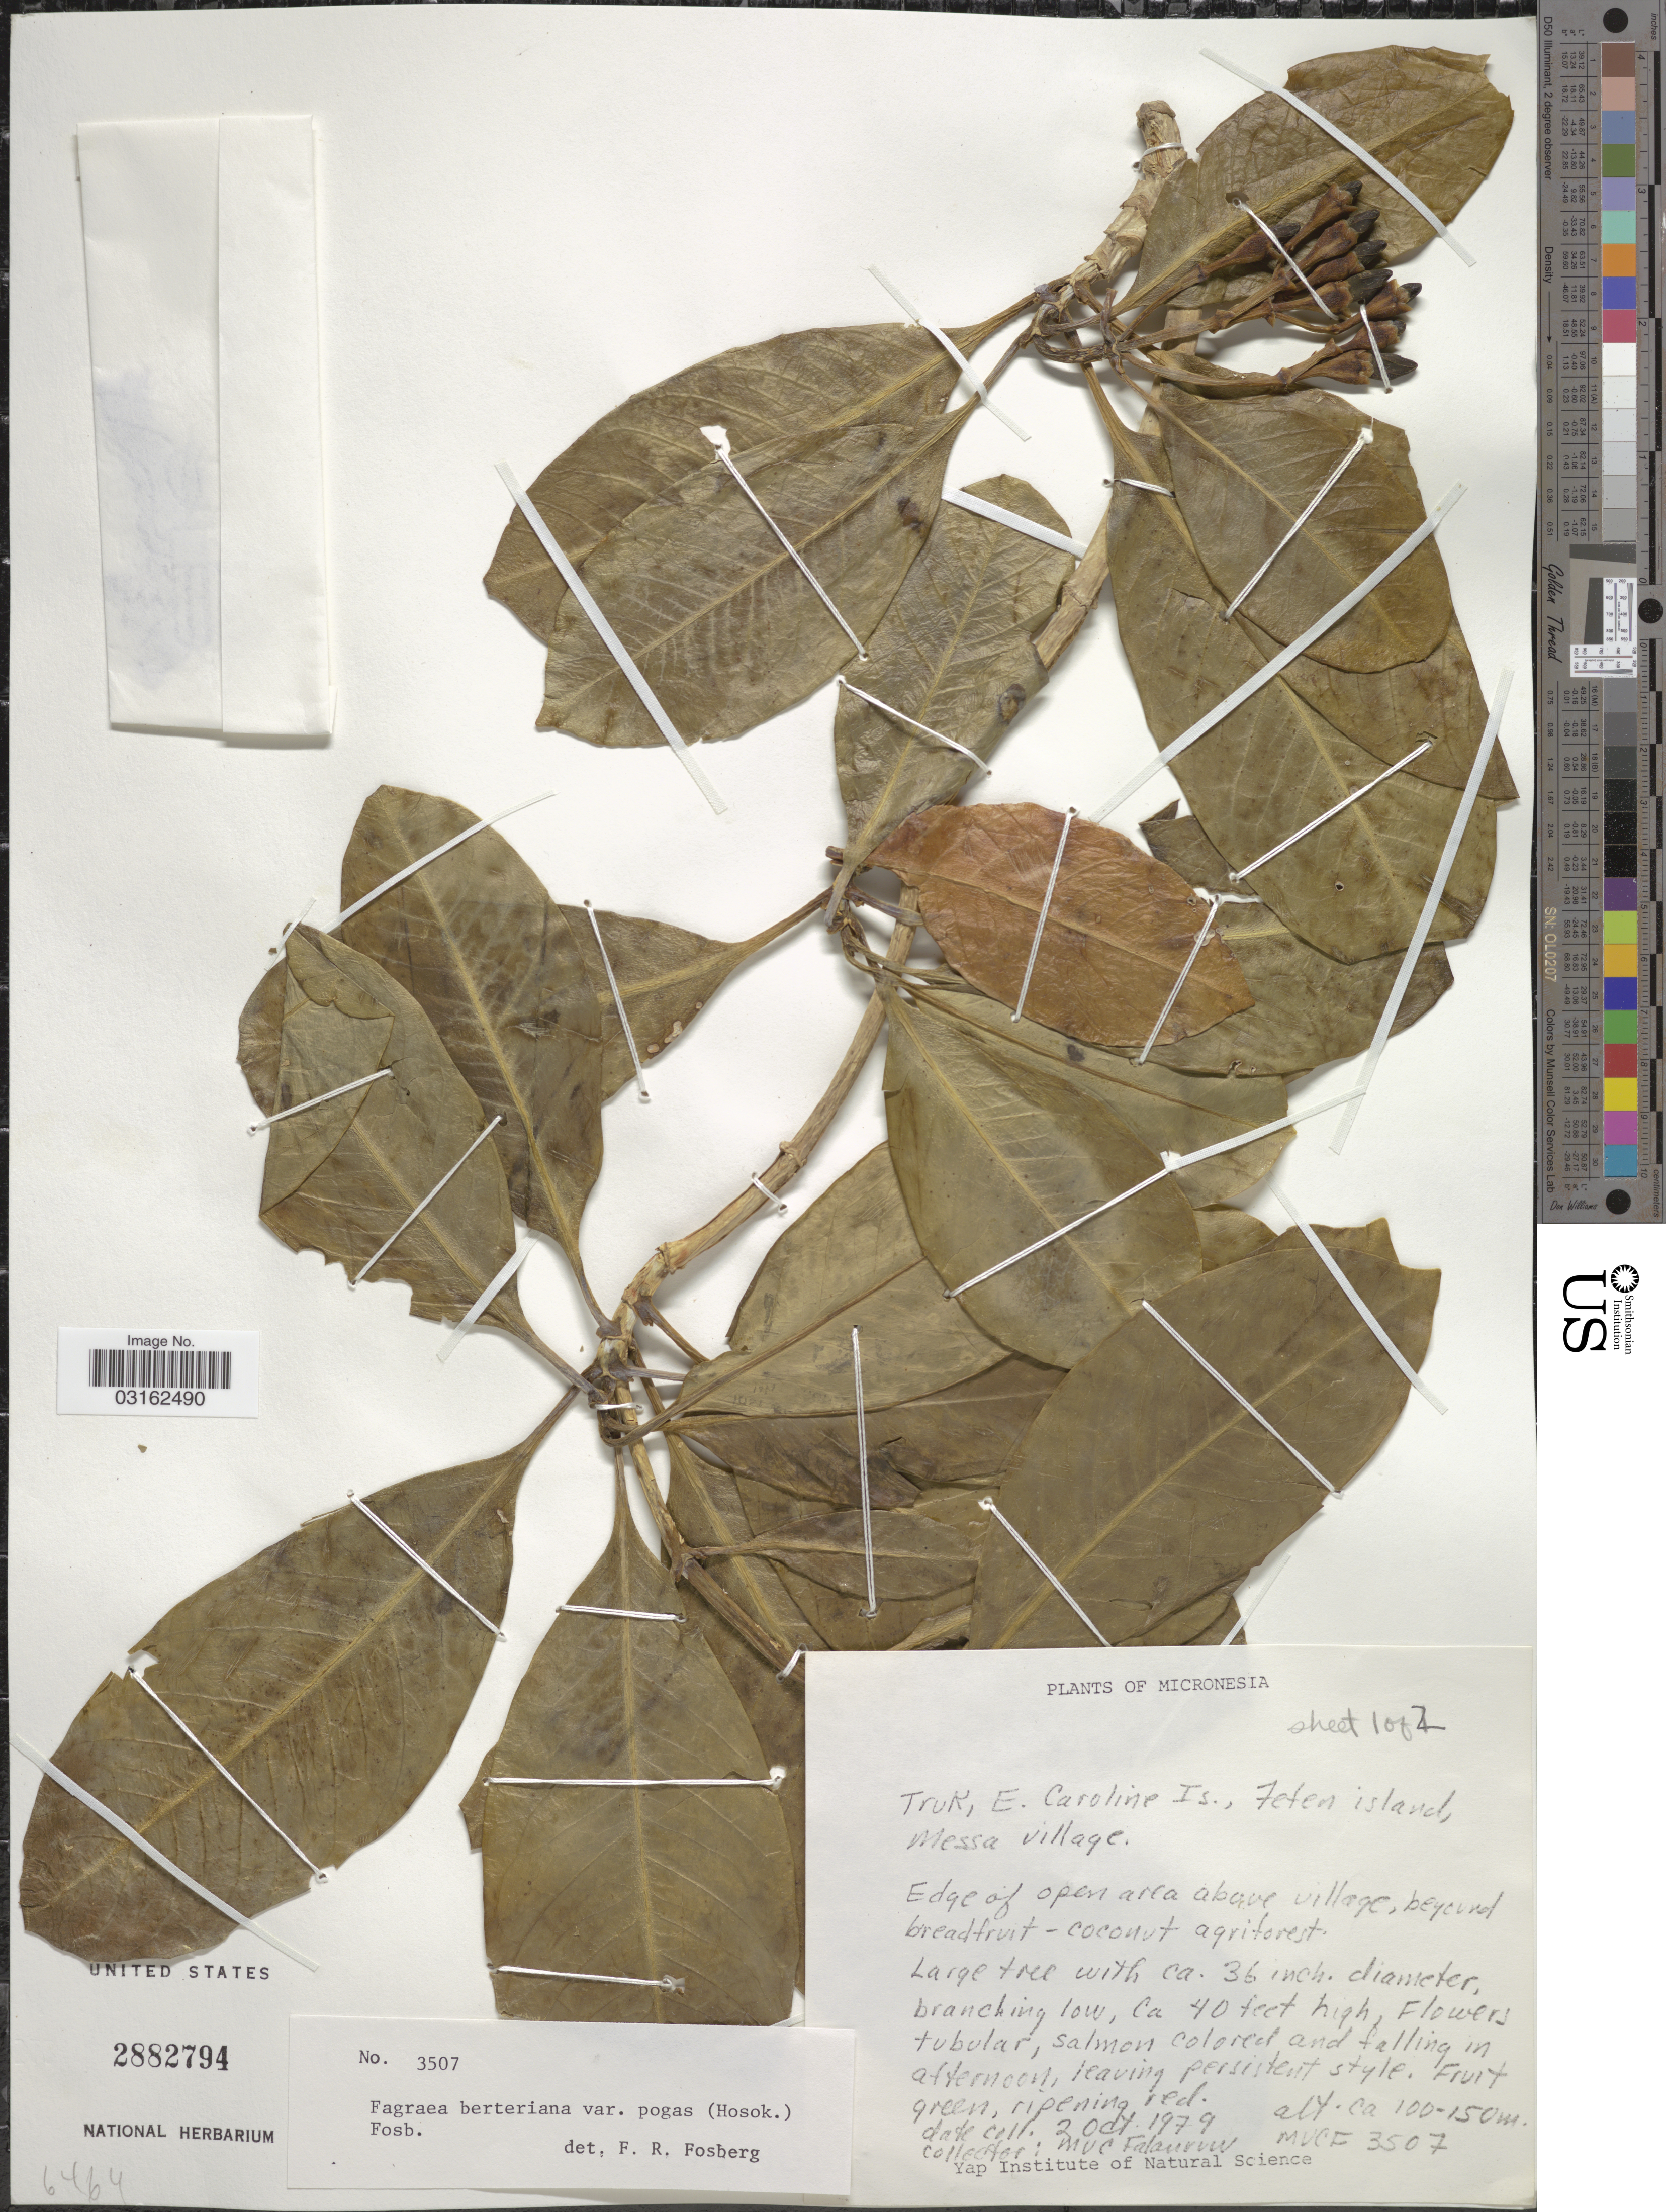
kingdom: Plantae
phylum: Tracheophyta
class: Magnoliopsida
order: Gentianales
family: Gentianaceae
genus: Fagraea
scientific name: Fagraea berteroana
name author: A. Gray ex Benth.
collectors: M. V. Falanruw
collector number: MVCF3507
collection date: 1979-10-02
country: Micronesia, Federated States of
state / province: Truk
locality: Micronesia. E. Caroline Is., Fefen island, Messa village.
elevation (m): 100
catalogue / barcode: US 2882794